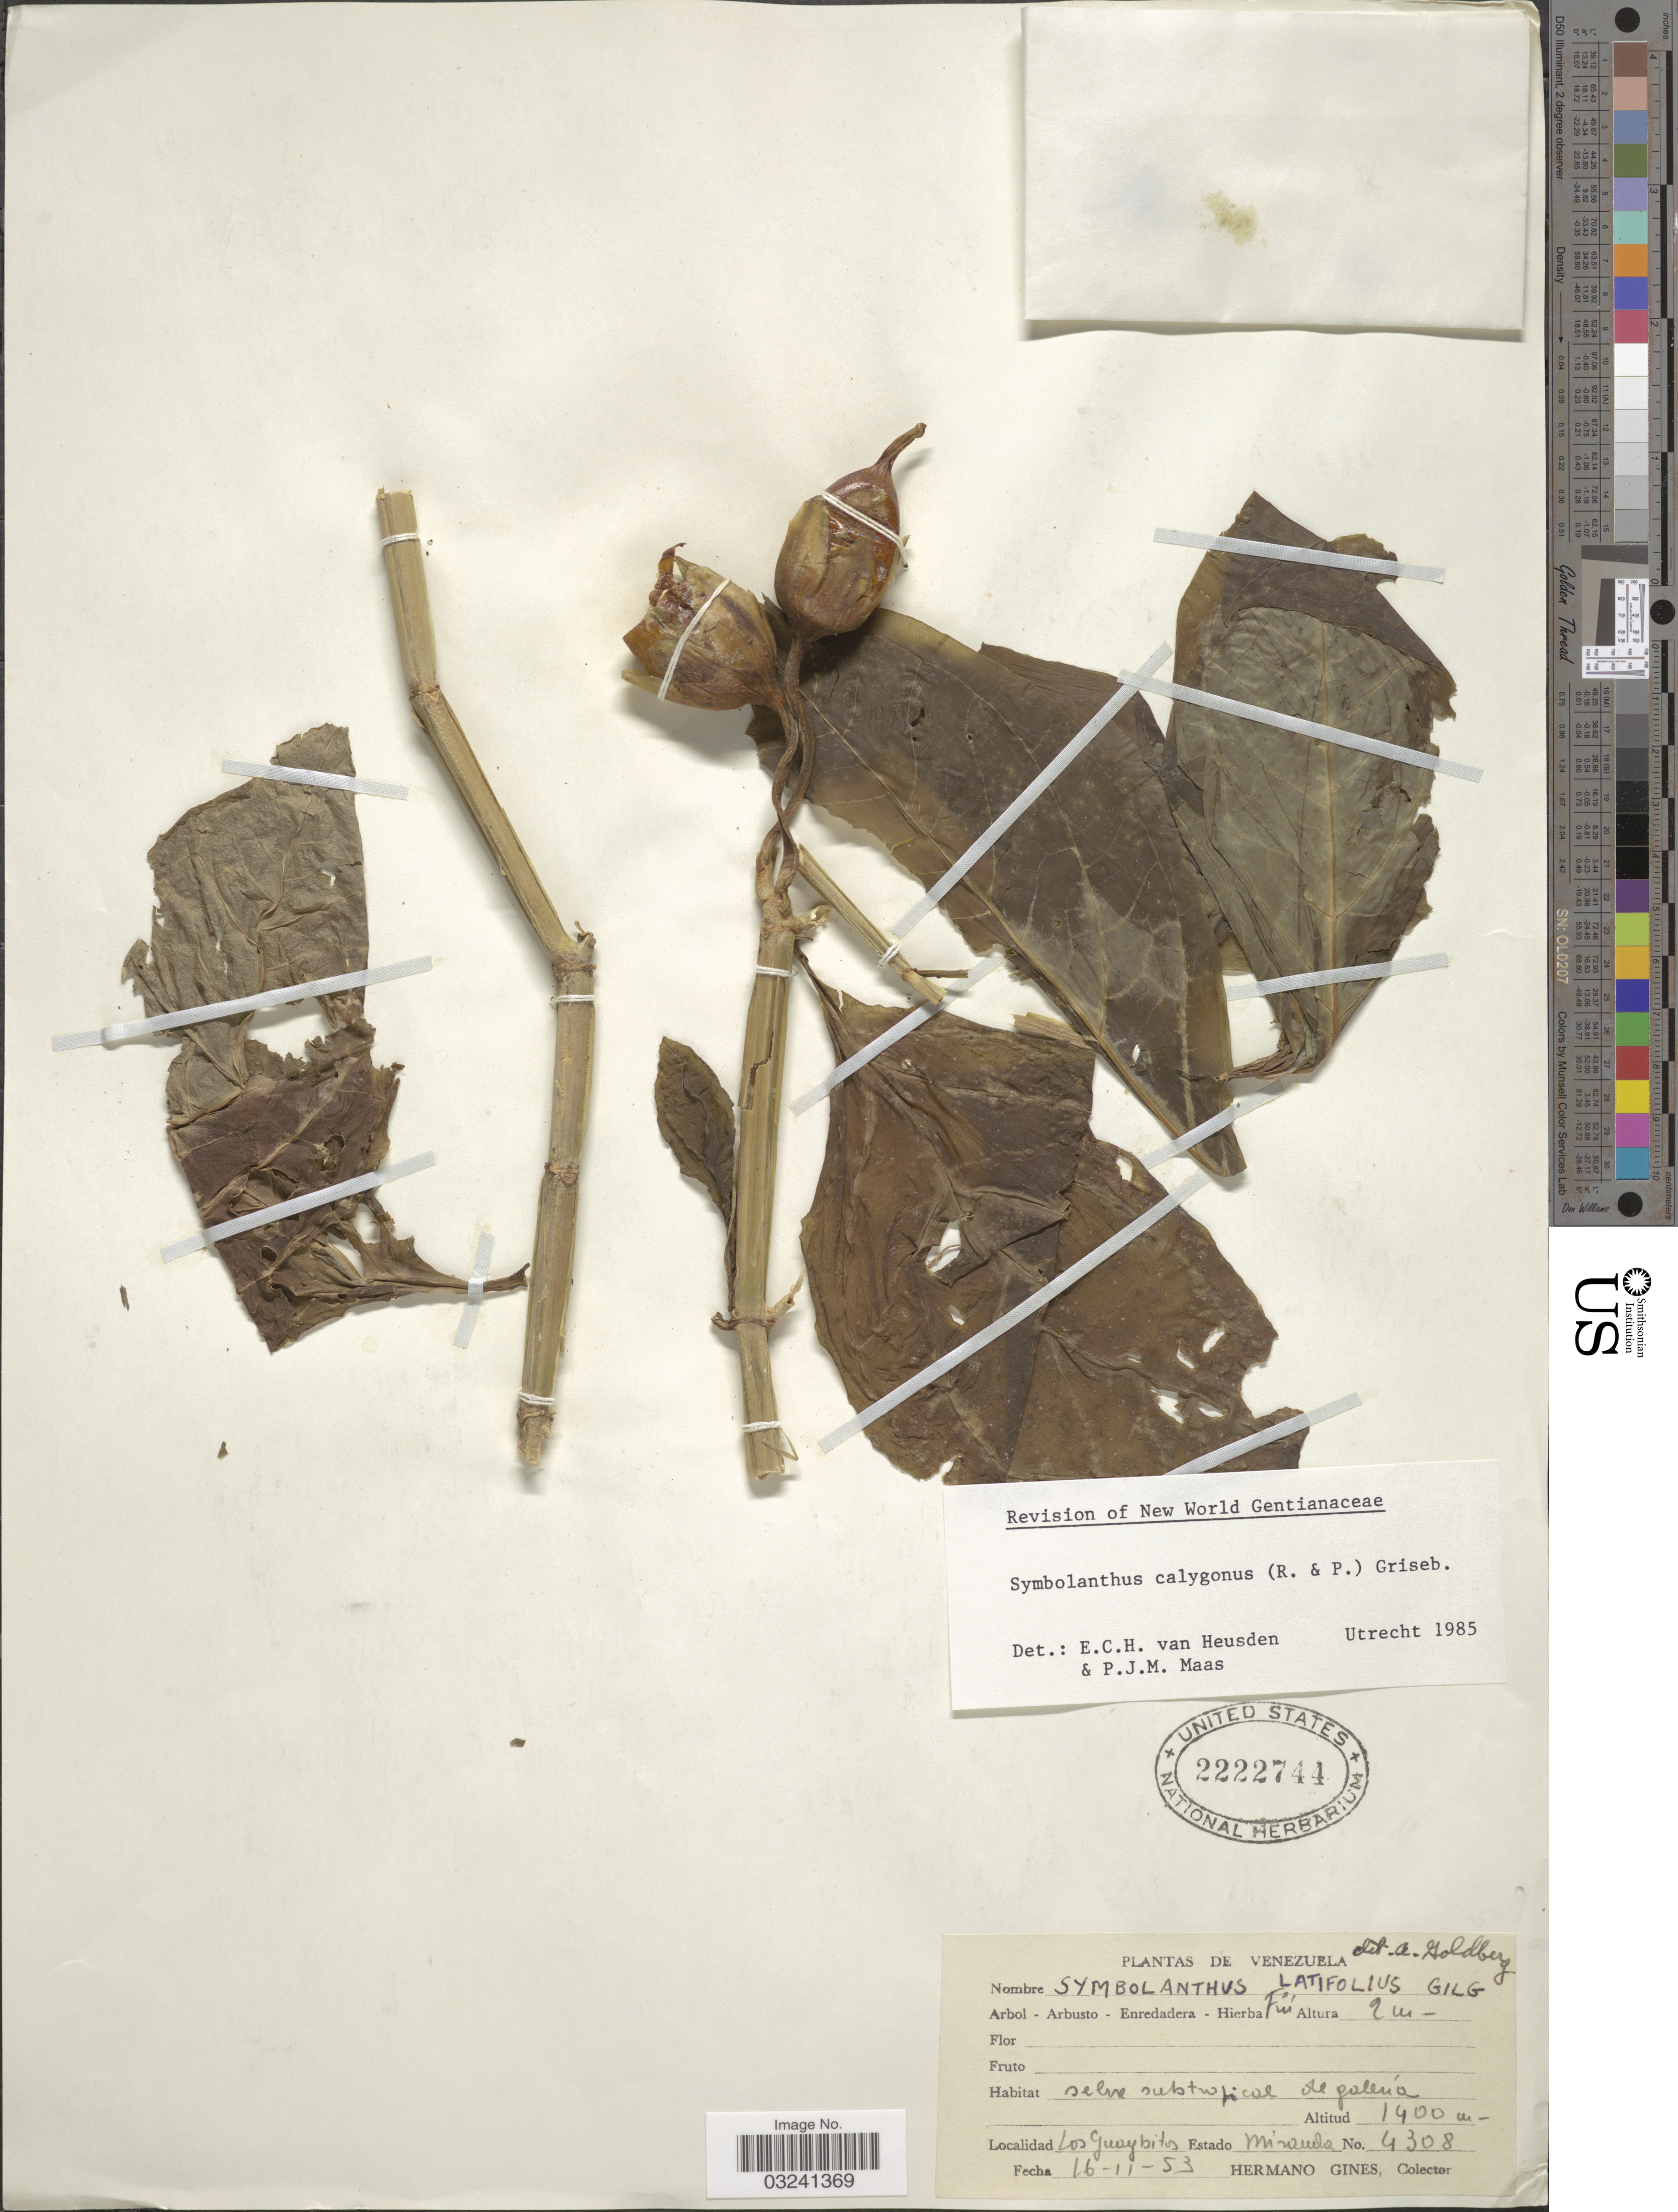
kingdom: Plantae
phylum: Tracheophyta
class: Magnoliopsida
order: Gentianales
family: Gentianaceae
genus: Symbolanthus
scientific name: Symbolanthus calygonus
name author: (Ruiz & Pav.) Griseb. ex Gilg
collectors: Bro. Gines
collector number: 4308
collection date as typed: Transcribed d/m/y: 16/11/53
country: Venezuela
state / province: Miranda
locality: Los Guaybitos.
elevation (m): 1400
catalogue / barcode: US 2222744